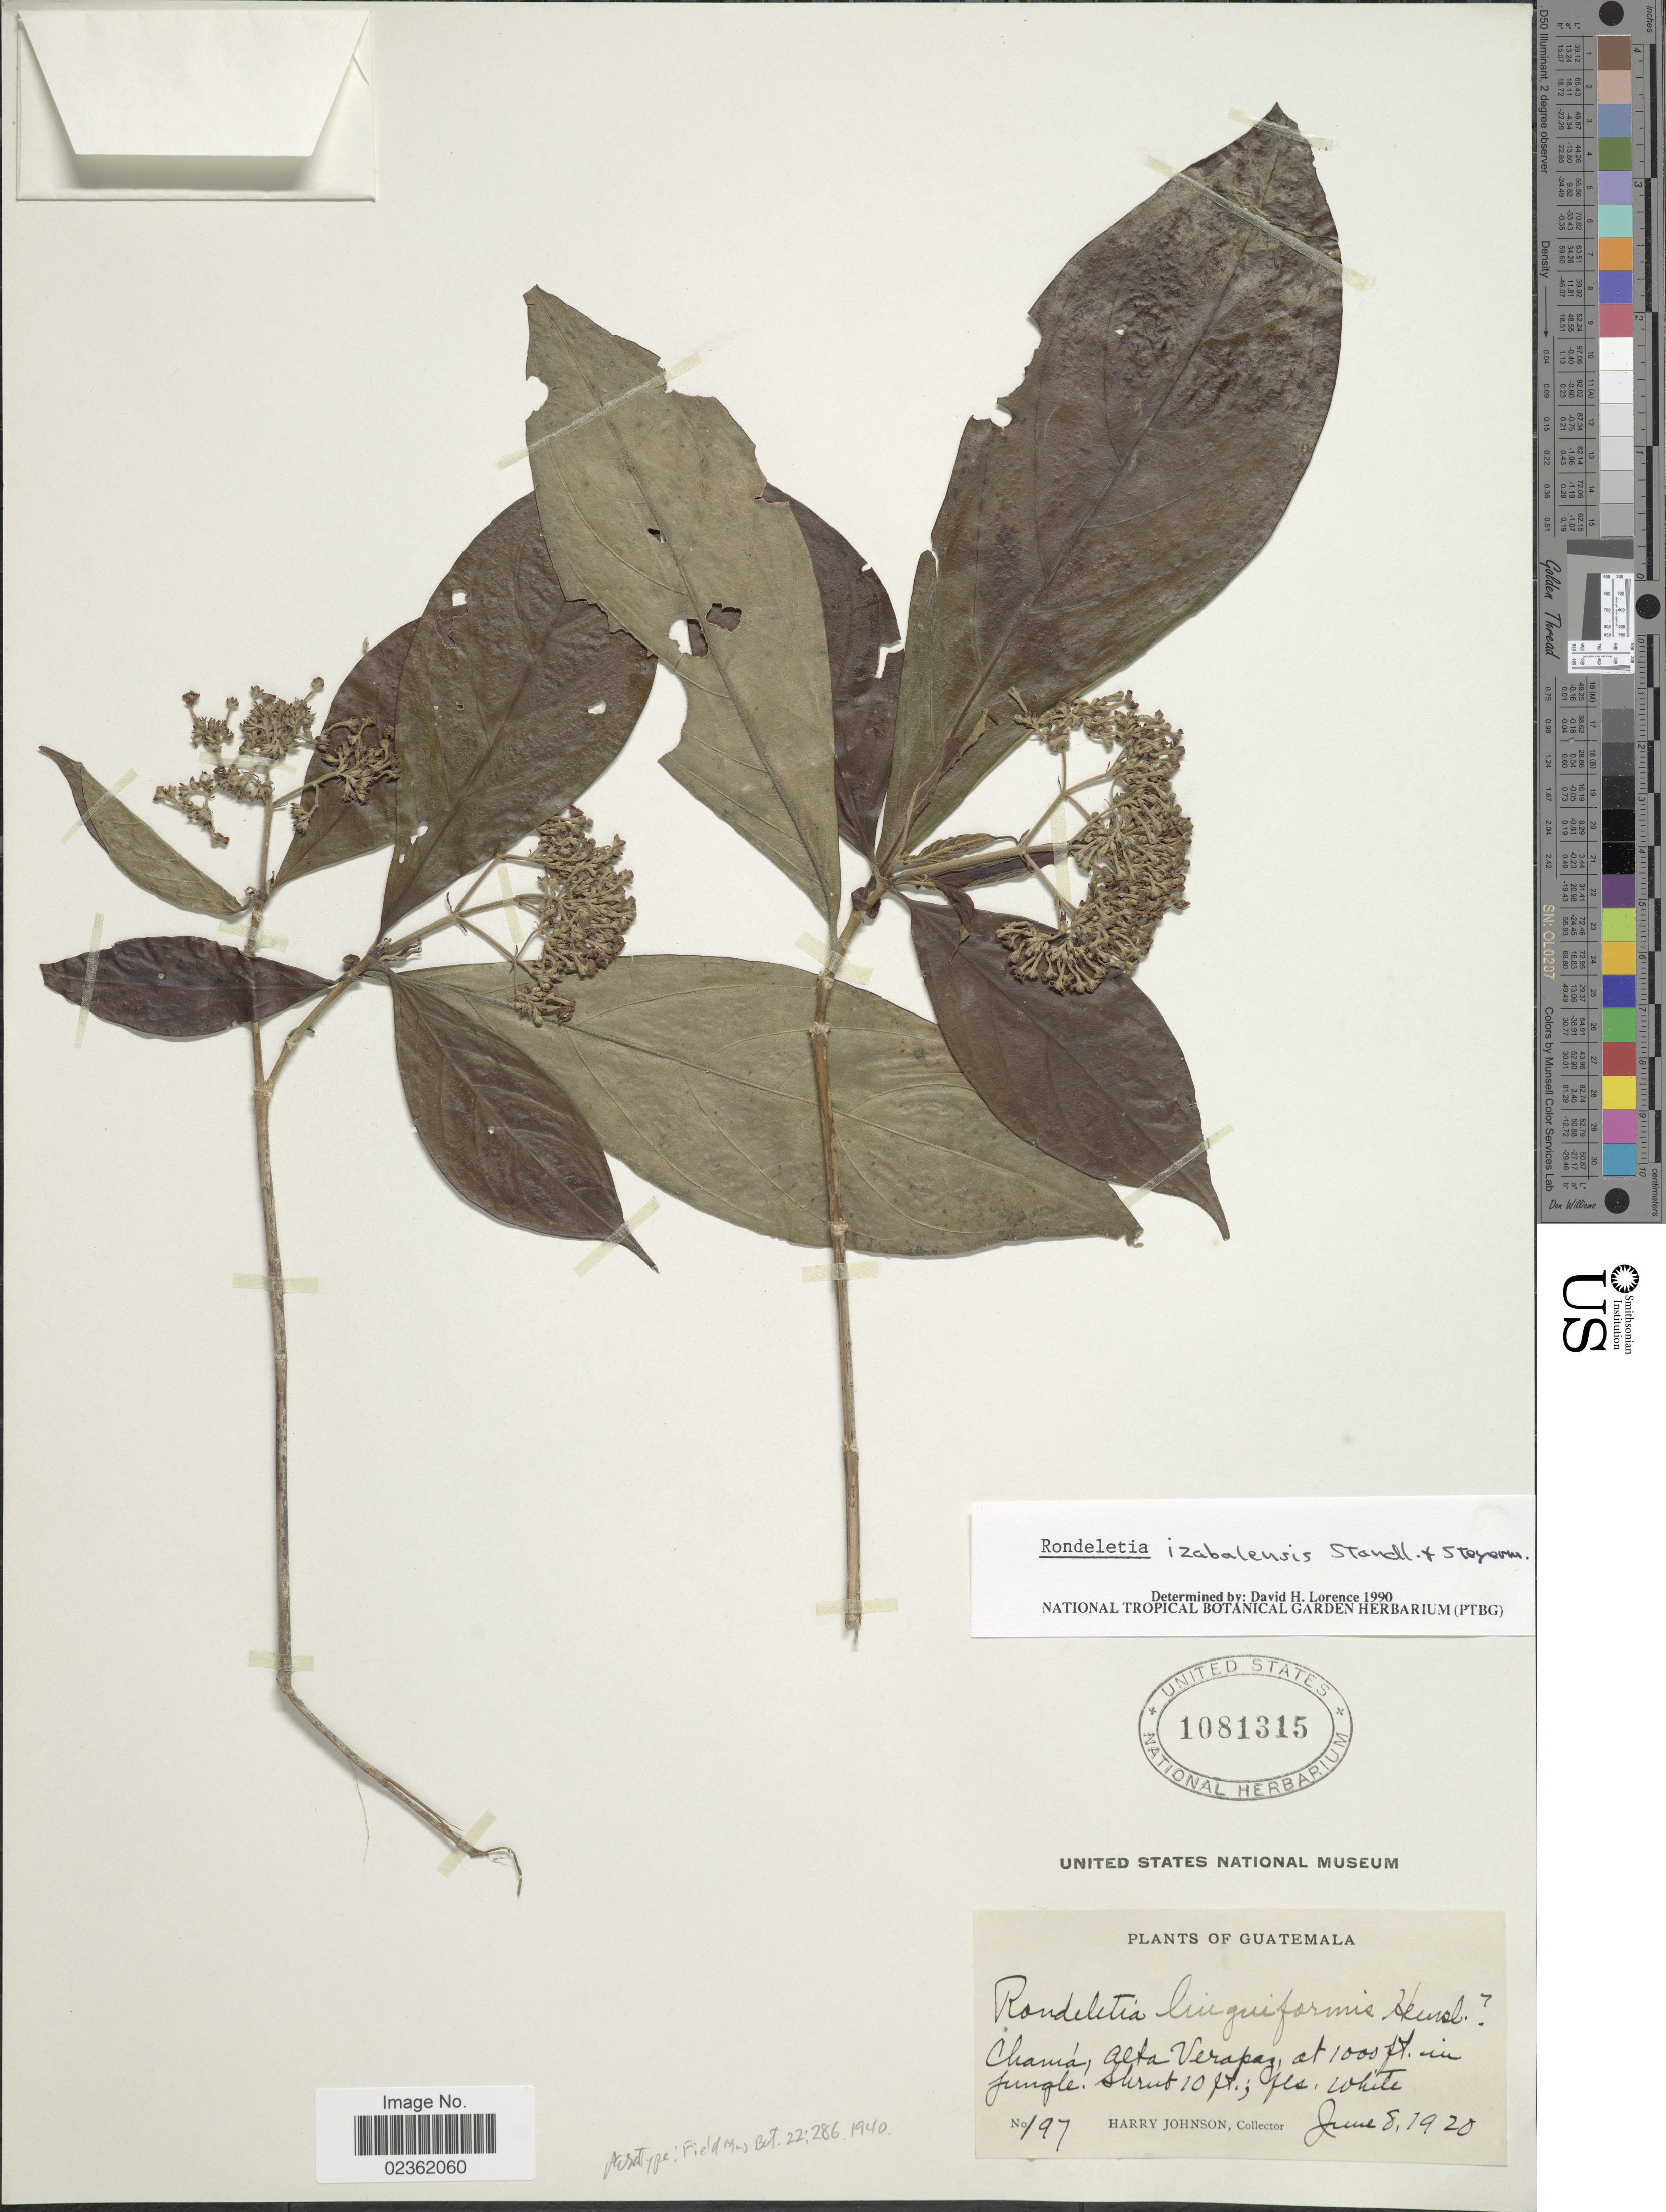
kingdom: Plantae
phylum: Tracheophyta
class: Magnoliopsida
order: Gentianales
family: Rubiaceae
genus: Rondeletia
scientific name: Rondeletia izabalensis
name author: Standl. & Steyerm.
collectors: H. Johnson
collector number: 197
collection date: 1920-06-08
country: Guatemala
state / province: Alta Verapaz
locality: Chama, in jungle.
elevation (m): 305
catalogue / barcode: US 1081315